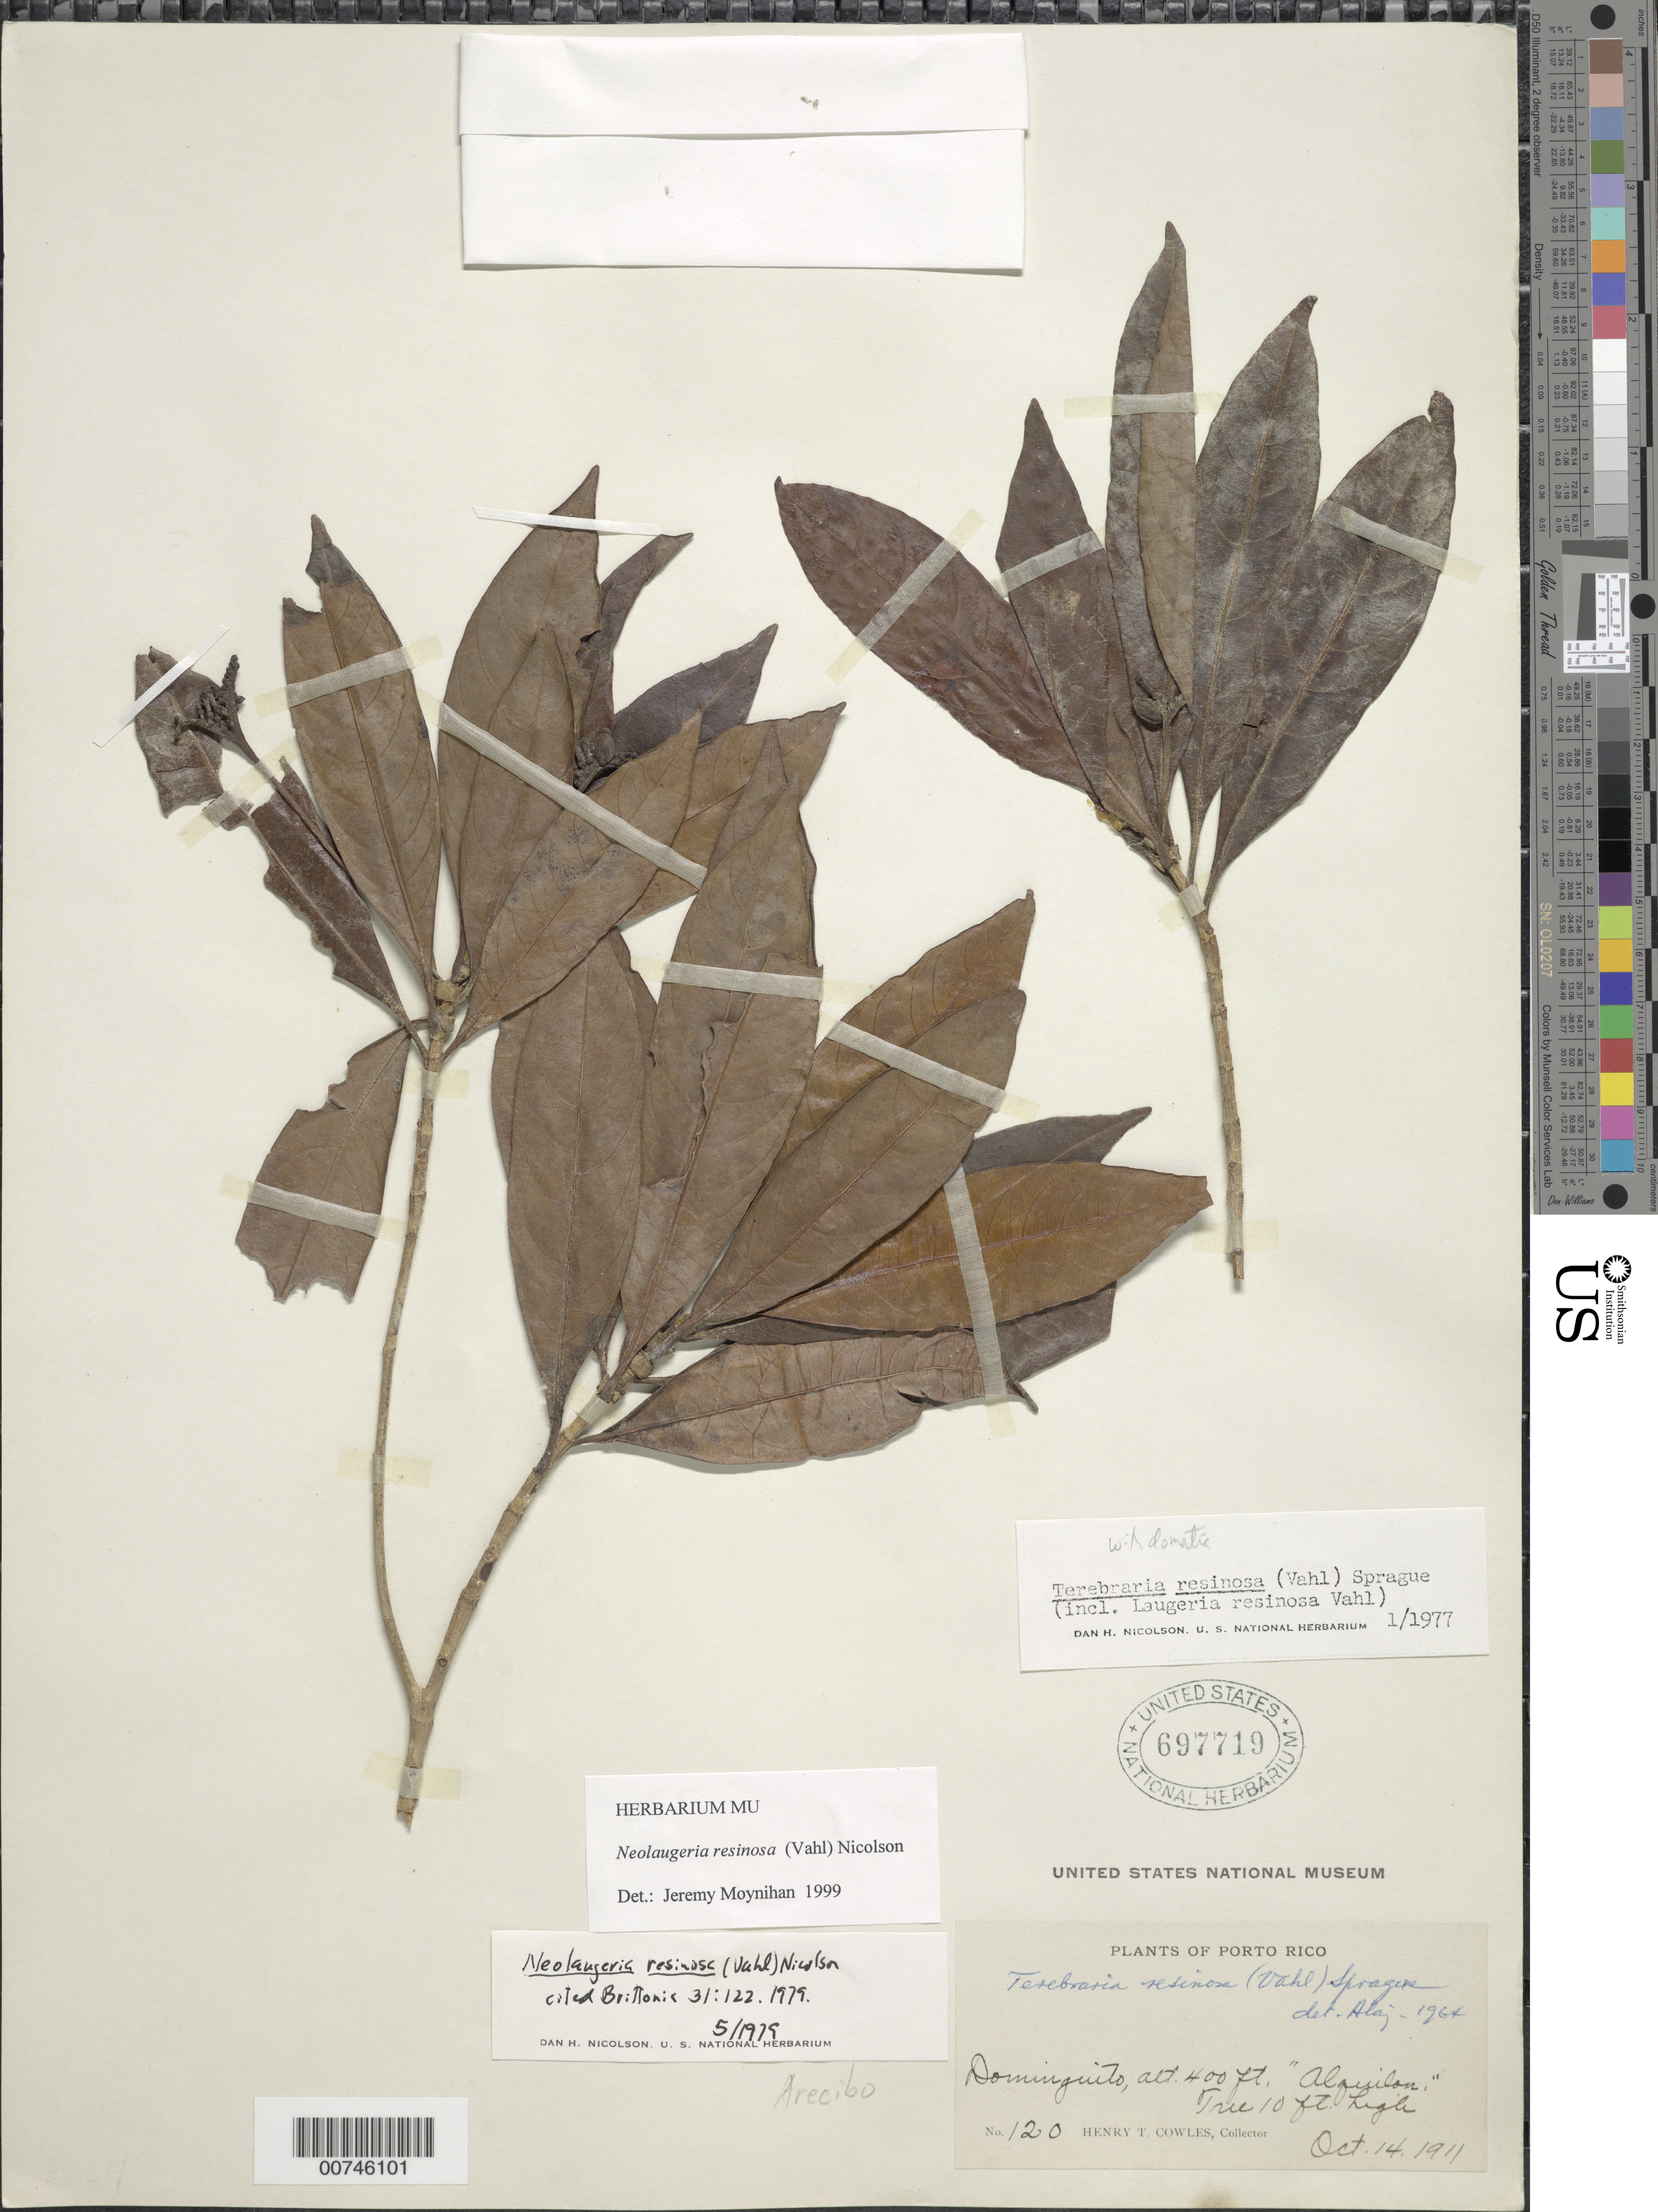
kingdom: Plantae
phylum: Tracheophyta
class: Magnoliopsida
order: Gentianales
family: Rubiaceae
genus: Stenostomum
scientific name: Stenostomum resinosum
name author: (Vahl) Griseb.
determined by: Moynihan, J.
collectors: H. Cowles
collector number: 120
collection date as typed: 14 Oct 1911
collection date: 1911-10-14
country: Puerto Rico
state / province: Arecibo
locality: Dominguito, "Alquilon"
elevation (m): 122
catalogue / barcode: US 697719